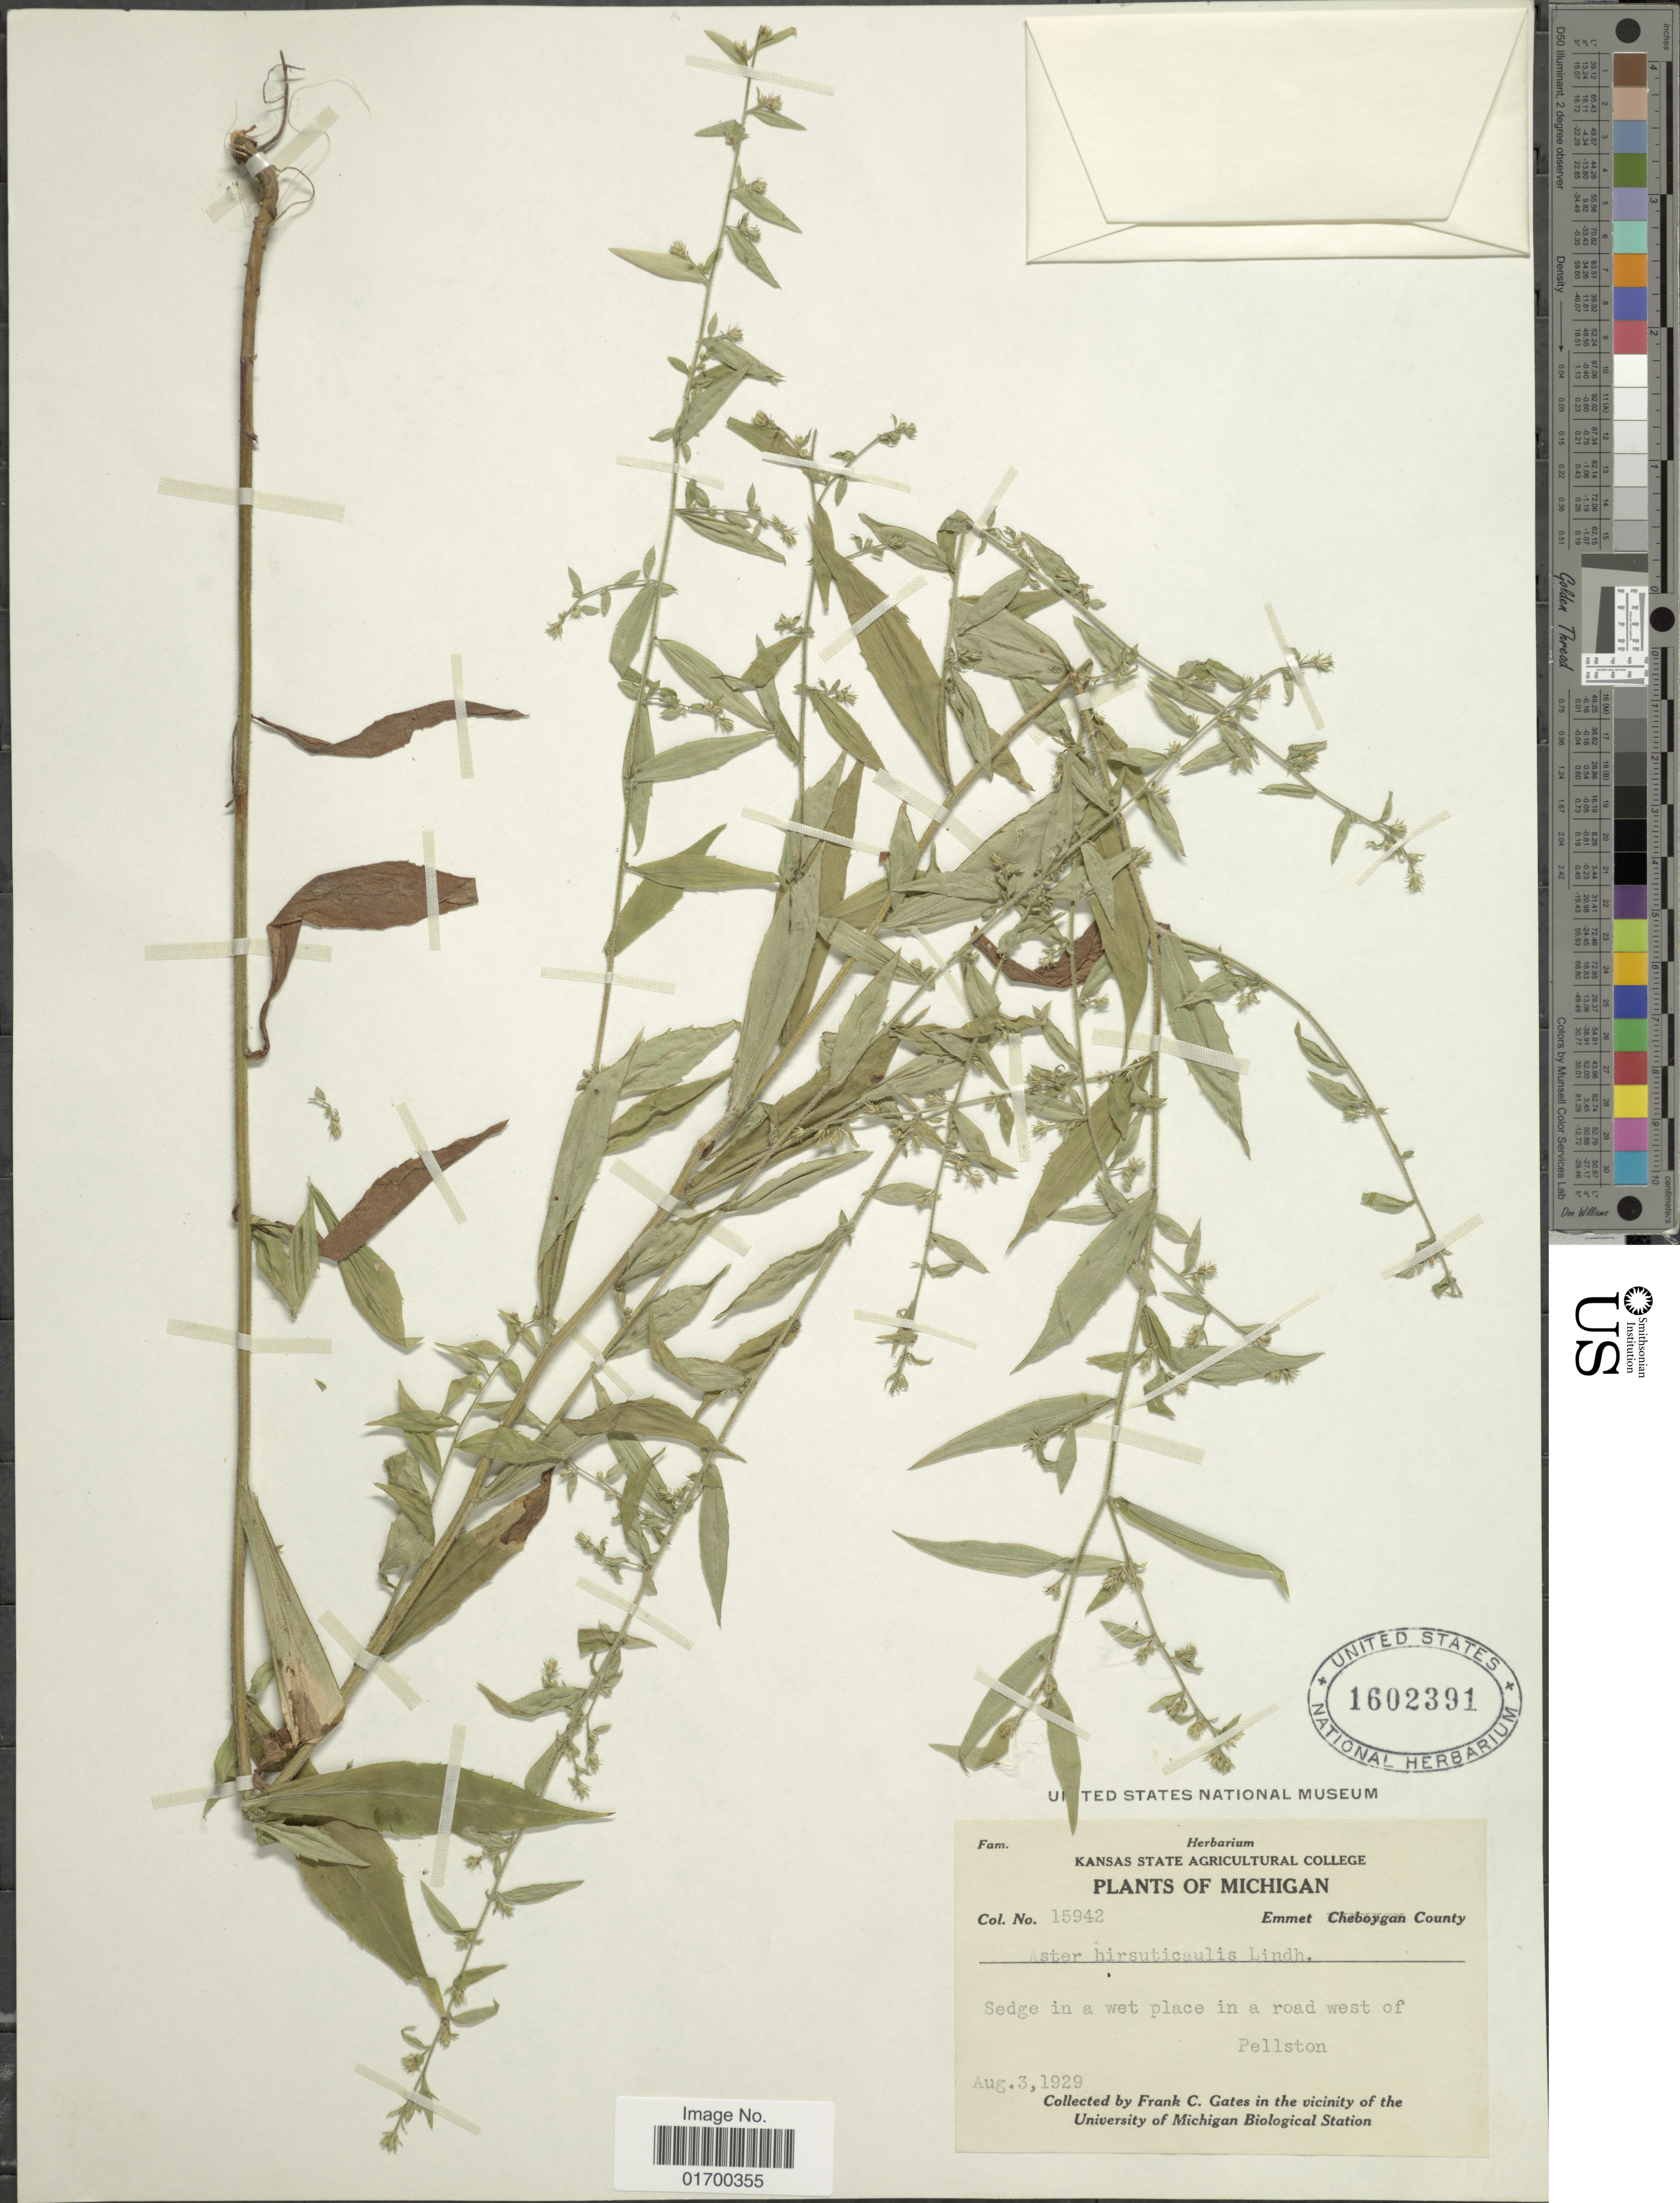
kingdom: Plantae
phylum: Tracheophyta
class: Magnoliopsida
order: Asterales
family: Asteraceae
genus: Symphyotrichum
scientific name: Symphyotrichum lateriflorum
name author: (L.) Á. Löve & D. Löve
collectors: F. C. Gates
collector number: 15942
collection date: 1929-08-03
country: United States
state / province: Michigan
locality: Emmet Cheboygan County, Sedge in a wet place in a road west of Pellston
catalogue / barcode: US 1602391